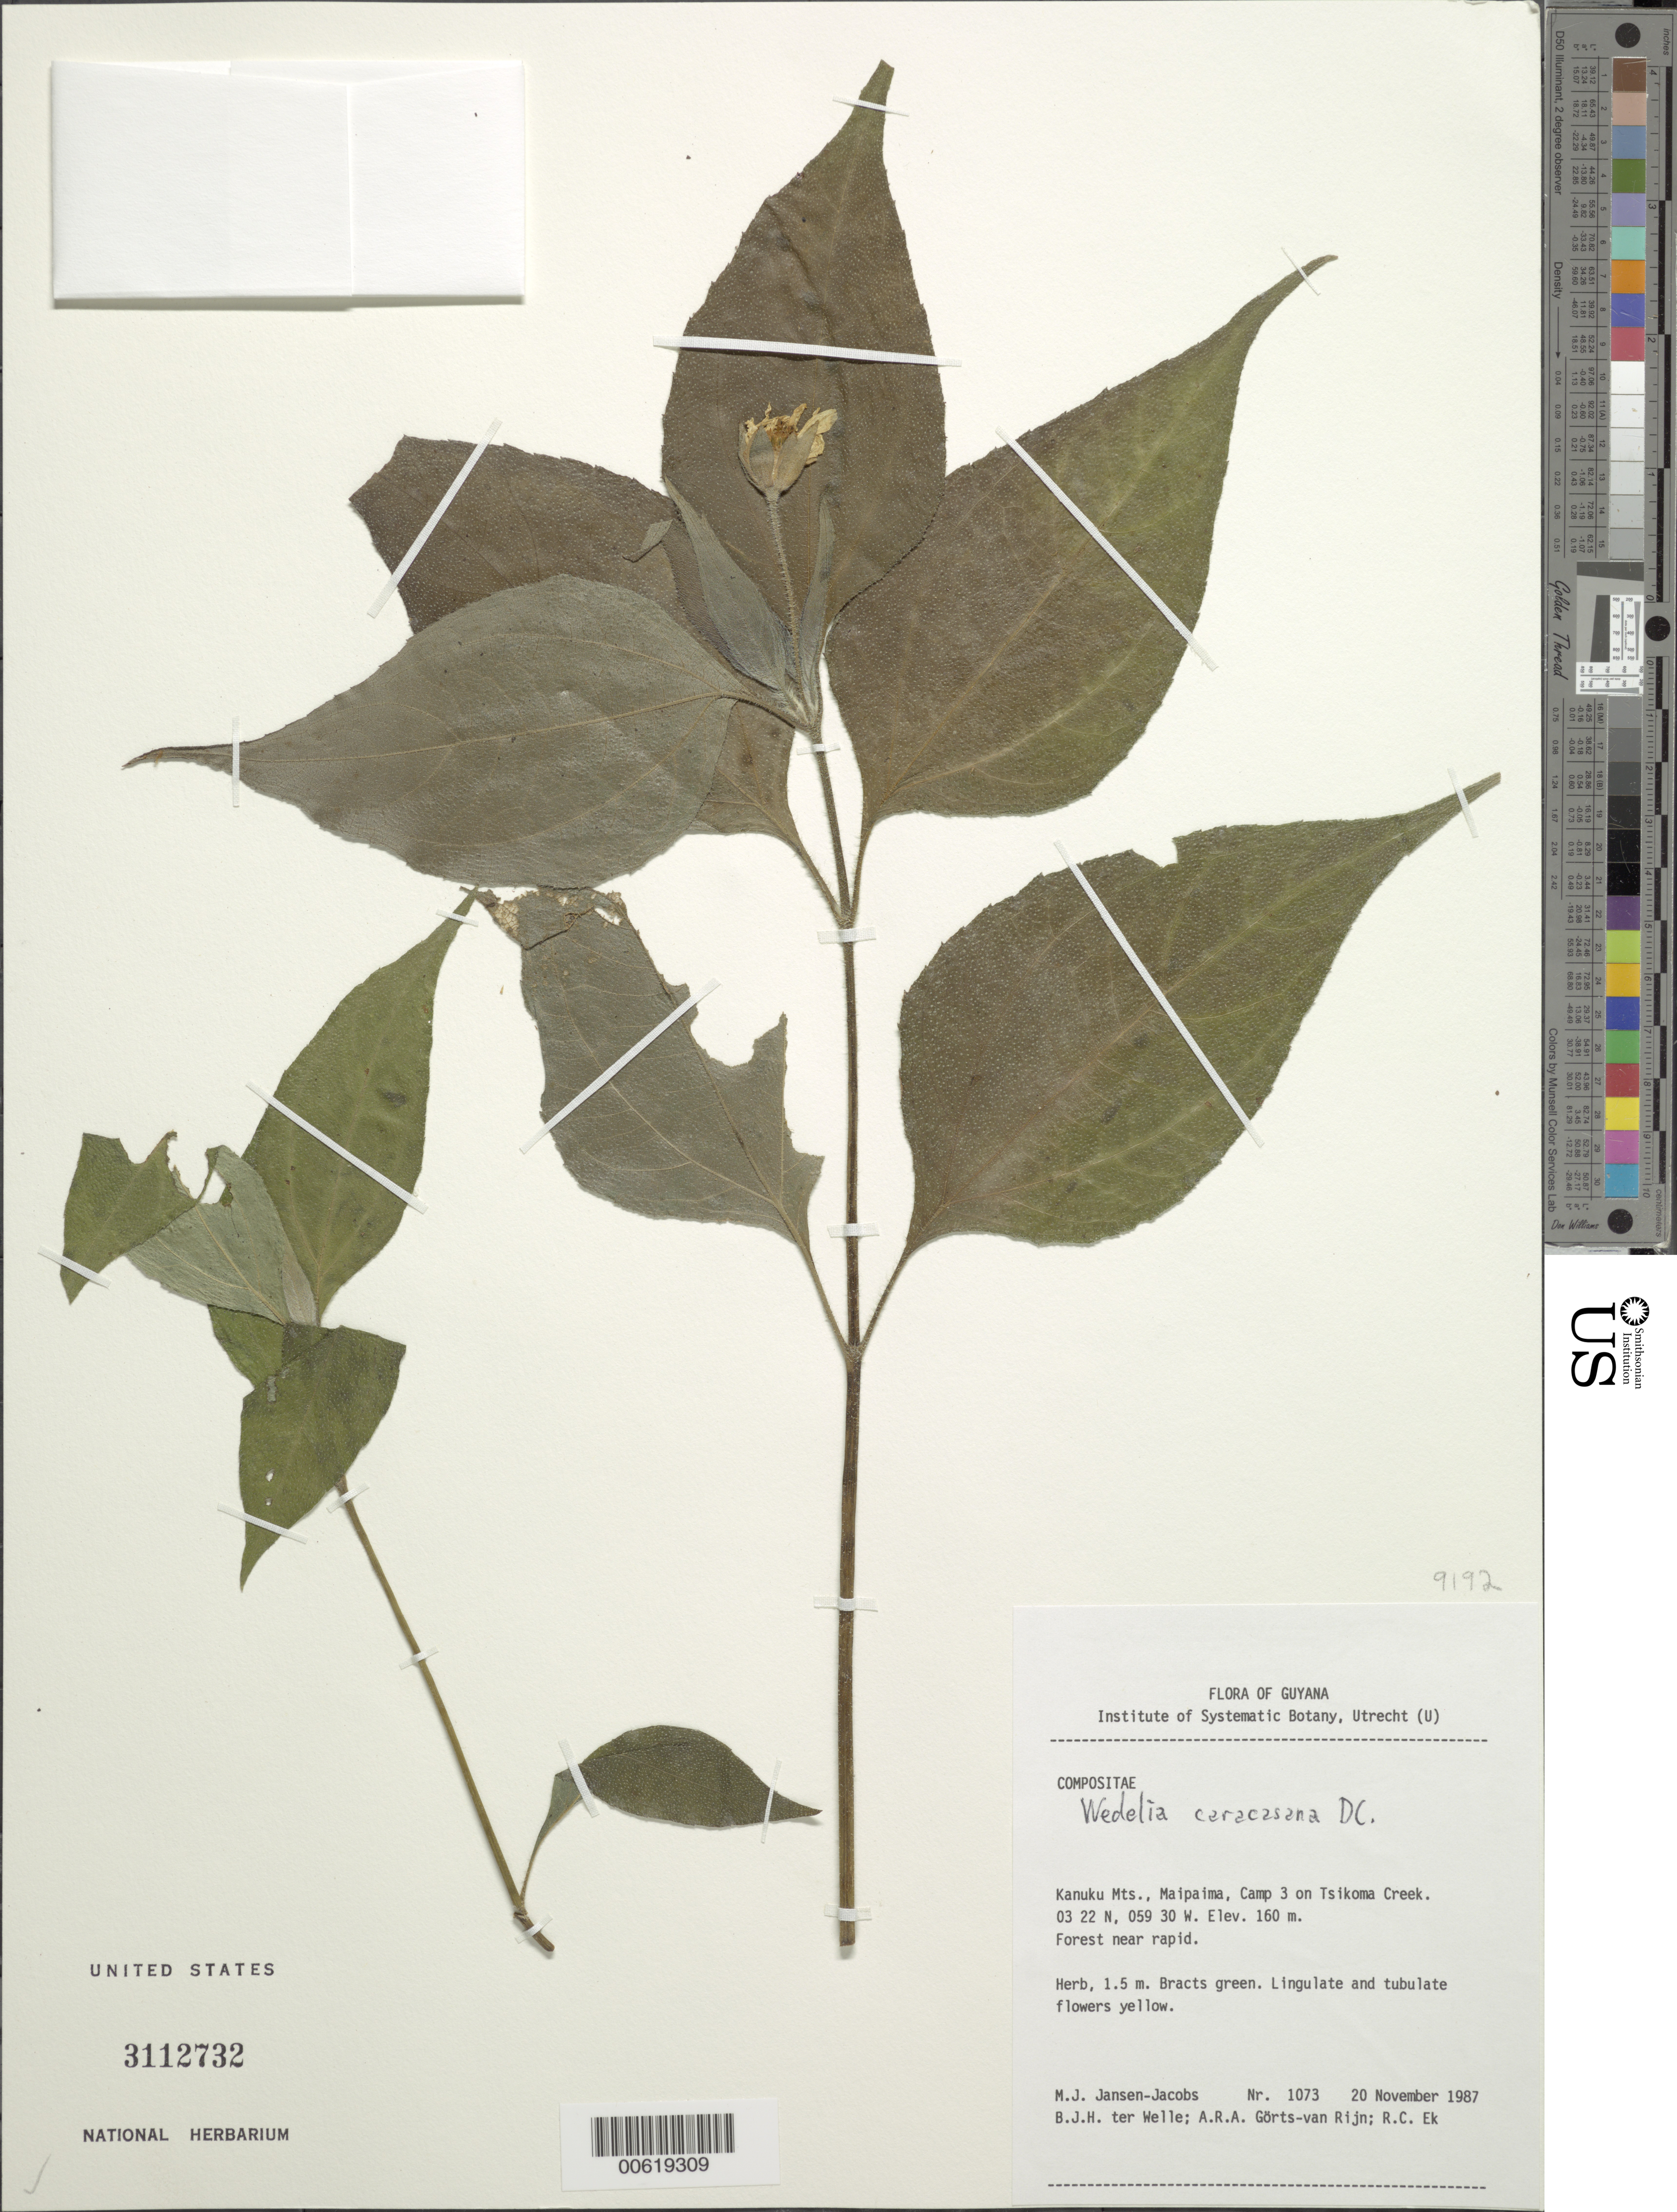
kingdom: Plantae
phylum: Tracheophyta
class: Magnoliopsida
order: Asterales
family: Asteraceae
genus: Wedelia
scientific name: Wedelia calycina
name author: Rich.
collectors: M. J. Jansen-Jacobs, B. Welle, A. .R. A. Görts-van Rijn & R. C. Ek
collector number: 1073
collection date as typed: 20-Nov-87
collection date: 1987-11-20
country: Guyana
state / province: U. Takutu-U. Essequibo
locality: Kanuku Mts., Maipaima, Camp 3 on Tsikoma Creek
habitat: Forest near rapid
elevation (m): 160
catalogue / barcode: US 3112732